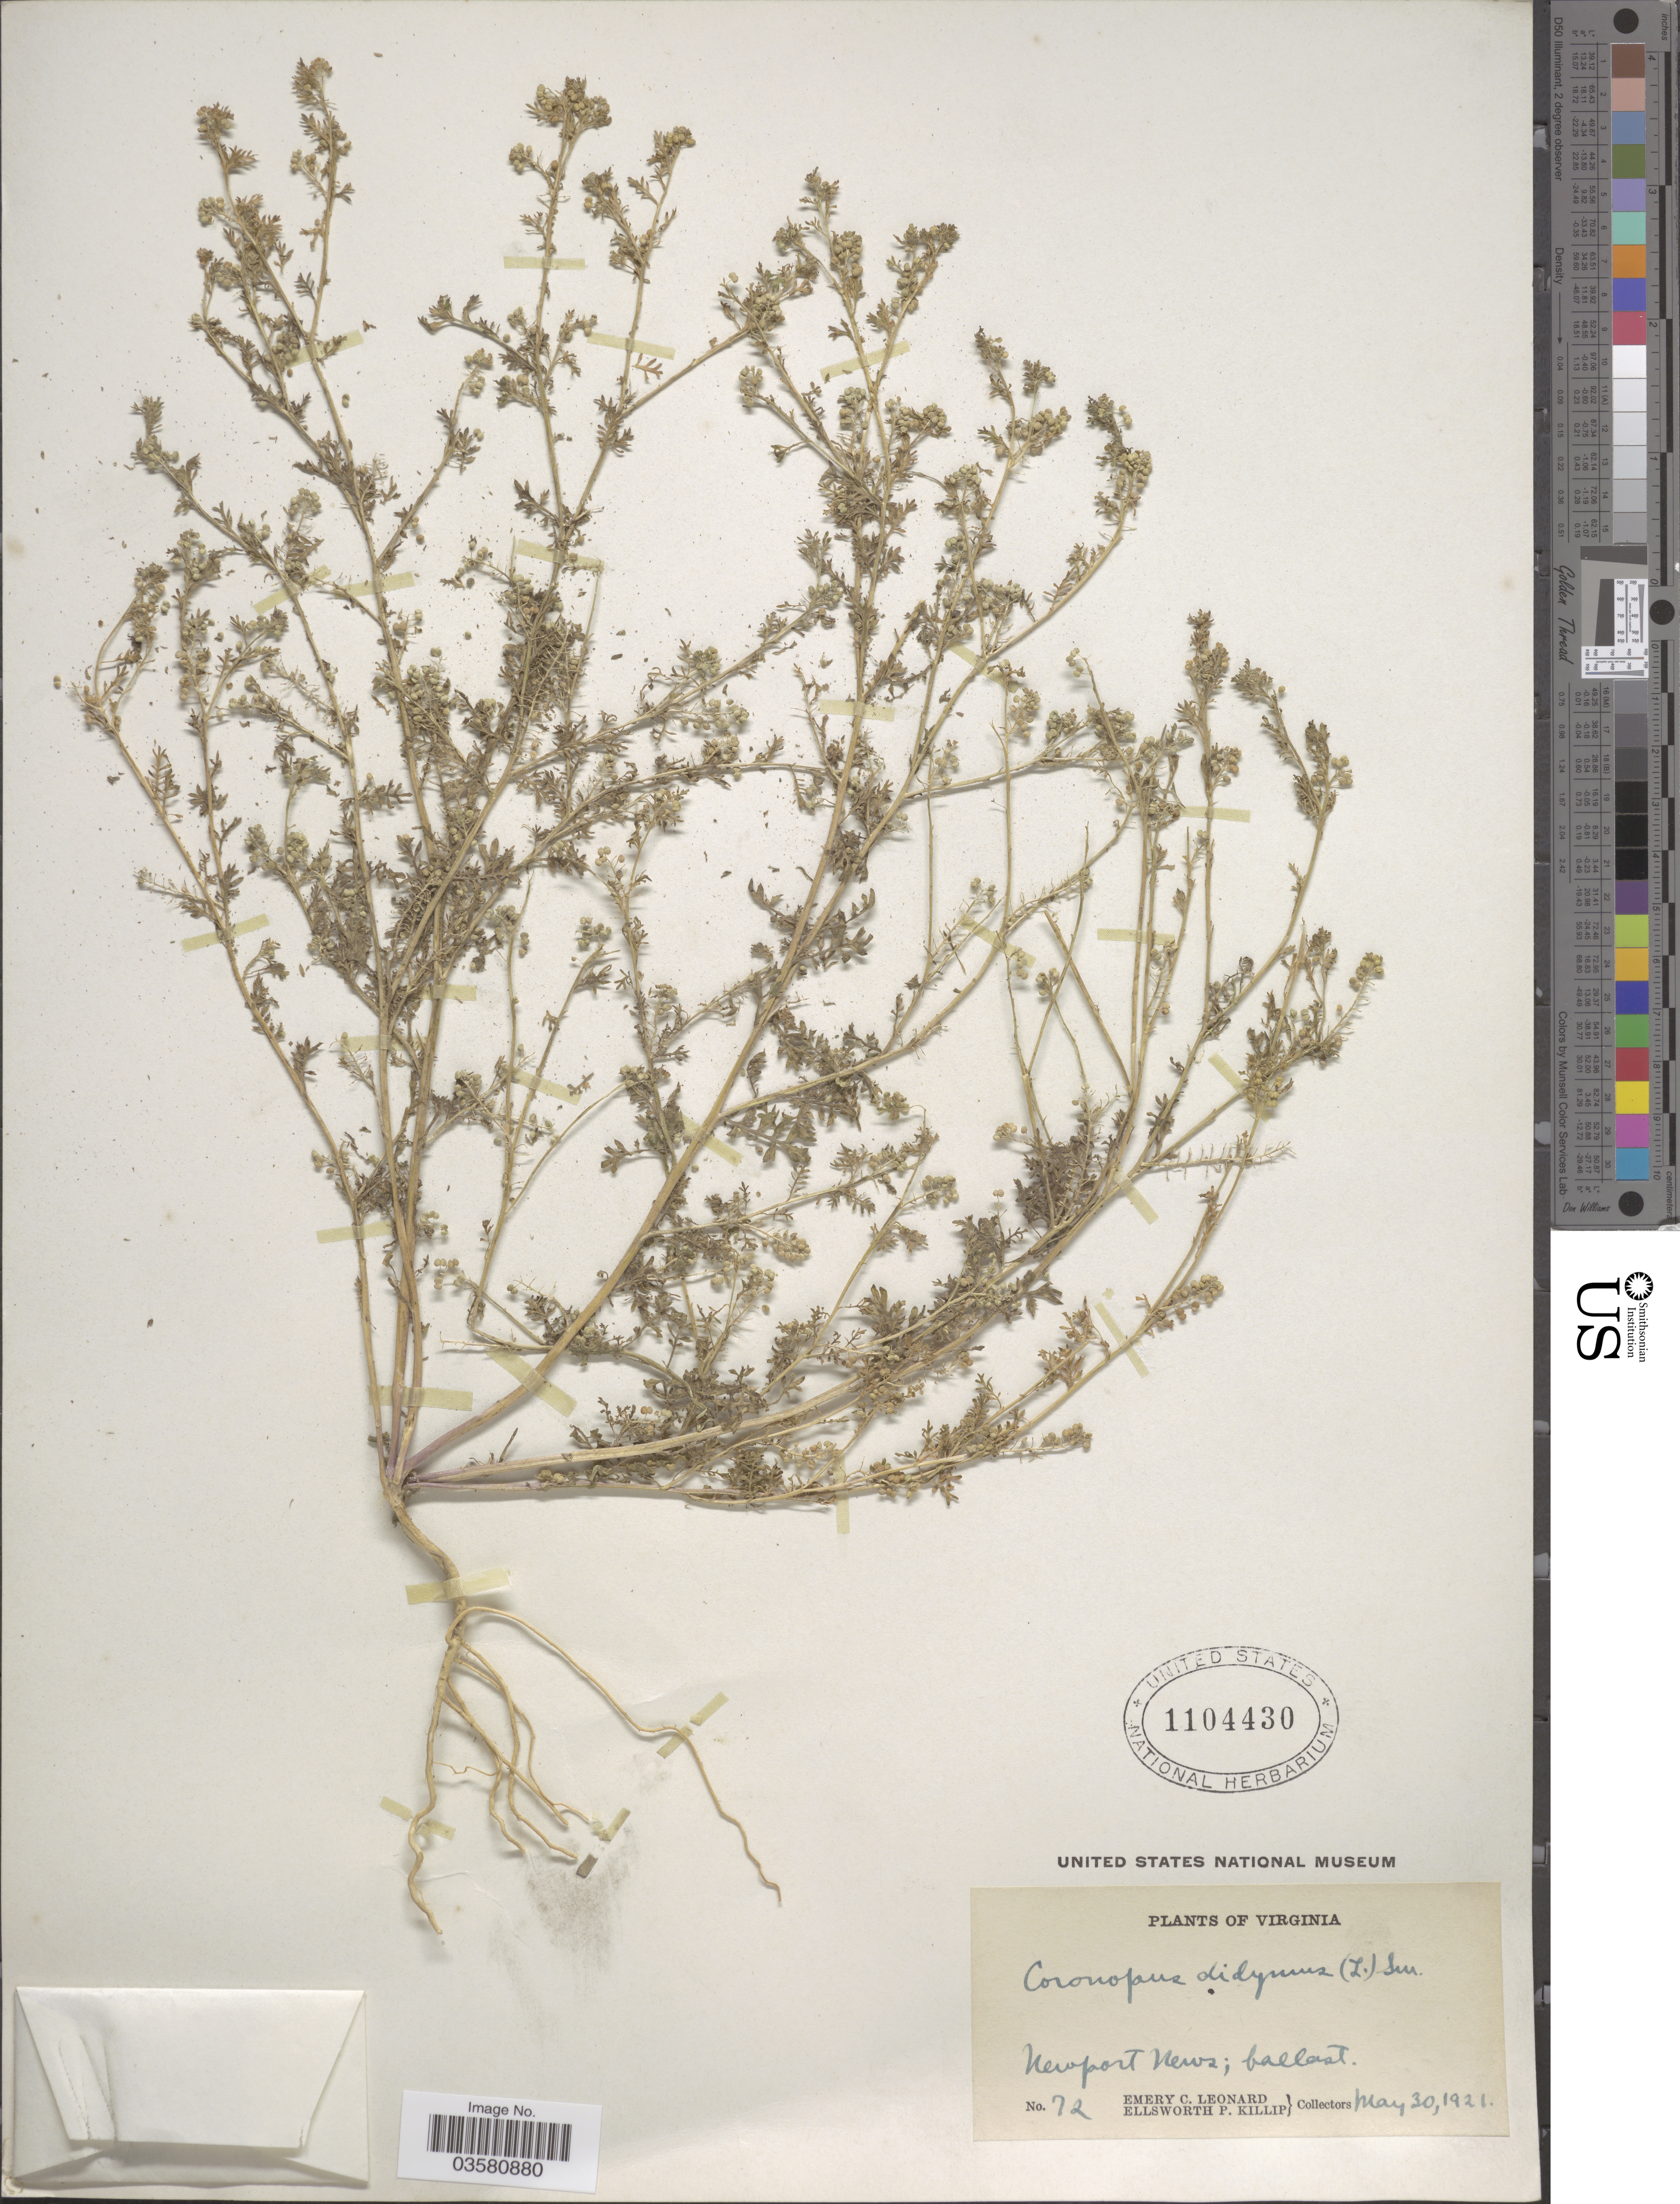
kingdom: Plantae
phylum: Tracheophyta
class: Magnoliopsida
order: Brassicales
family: Brassicaceae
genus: Lepidium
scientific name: Lepidium didymum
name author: L.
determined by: Strong, M. T., (US), Smithsonian Institution - National Museum of Natural History (UNITED STATES)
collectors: E. C. Leonard & E. P. Killip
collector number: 72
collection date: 1921-05-30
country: United States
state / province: Virginia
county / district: City of Newport News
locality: Newport News; ballast.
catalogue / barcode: US 1104430